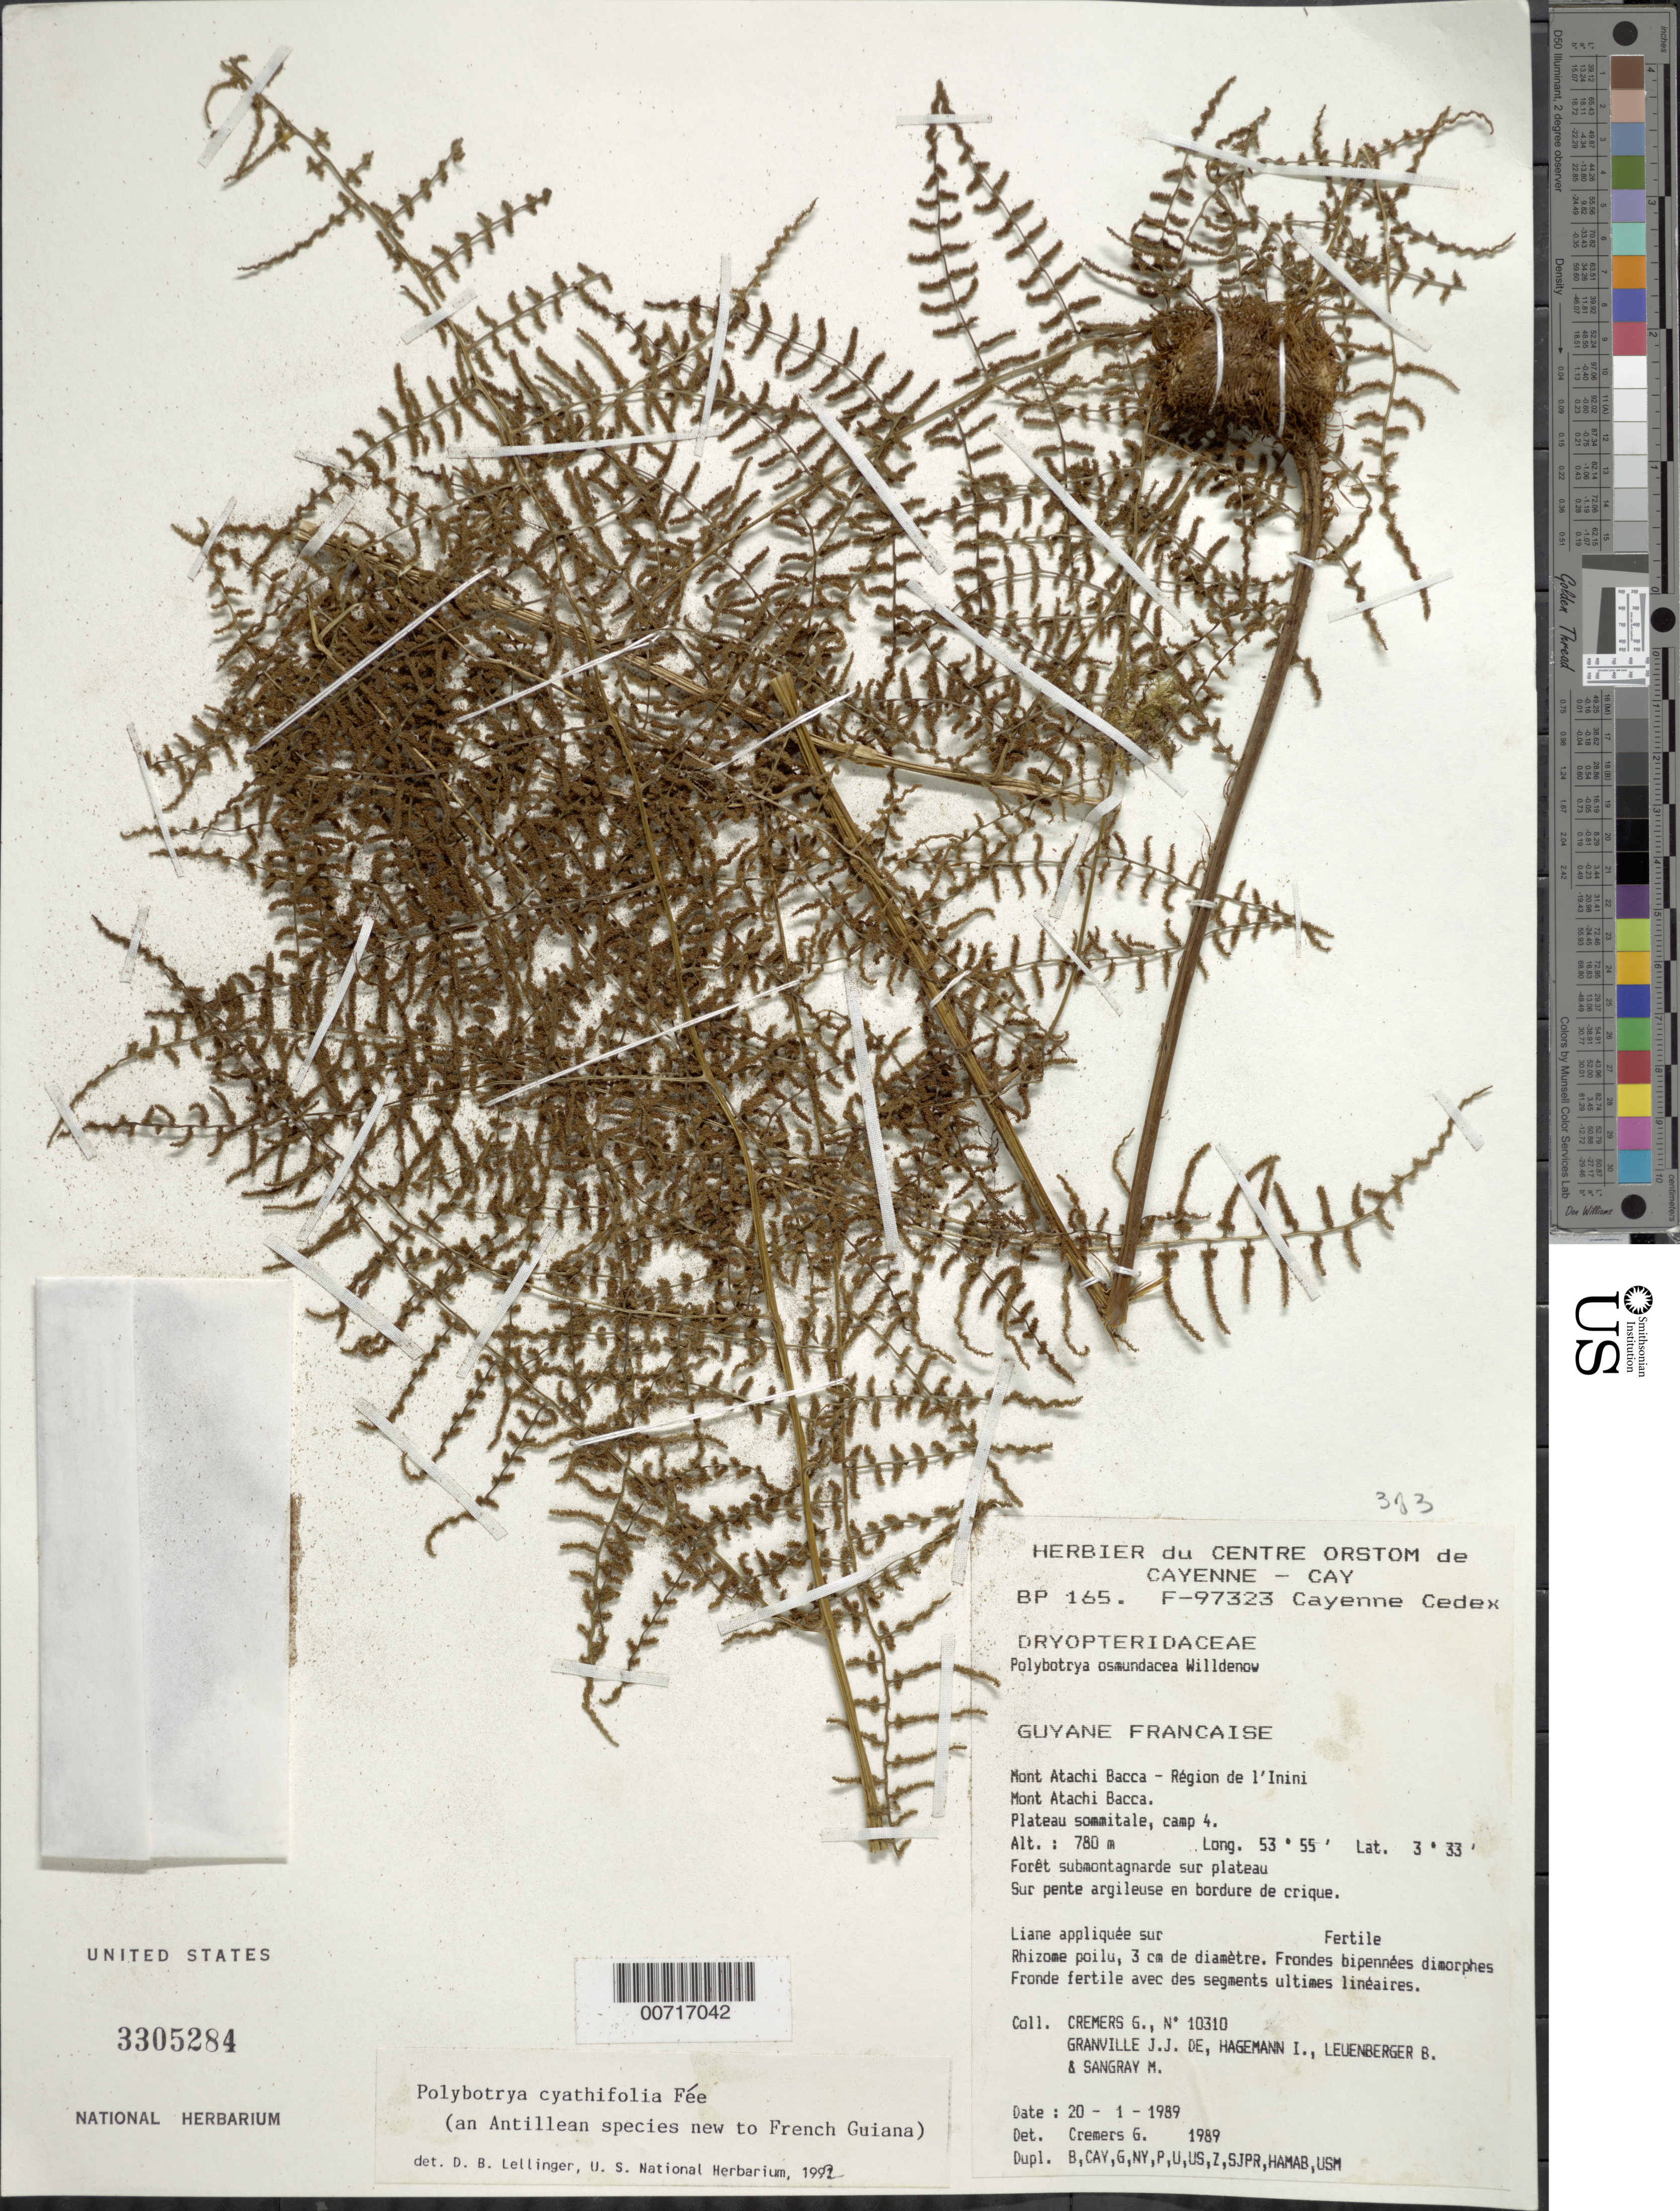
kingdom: Plantae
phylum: Tracheophyta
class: Polypodiopsida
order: Polypodiales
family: Dryopteridaceae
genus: Polybotrya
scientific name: Polybotrya cyathifolia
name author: Fée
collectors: G. Cremers, J.-J. de Granville, I. Hagemann, B. Leuenberger & M. Sangray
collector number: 10310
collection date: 1989-01-20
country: French Guiana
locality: Guyane Francaise. Mont Atacho Bacca-Region de l'Inini Mont Atachi Bacca. Plateau sommitale, camp 4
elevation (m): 780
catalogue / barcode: US 3305284